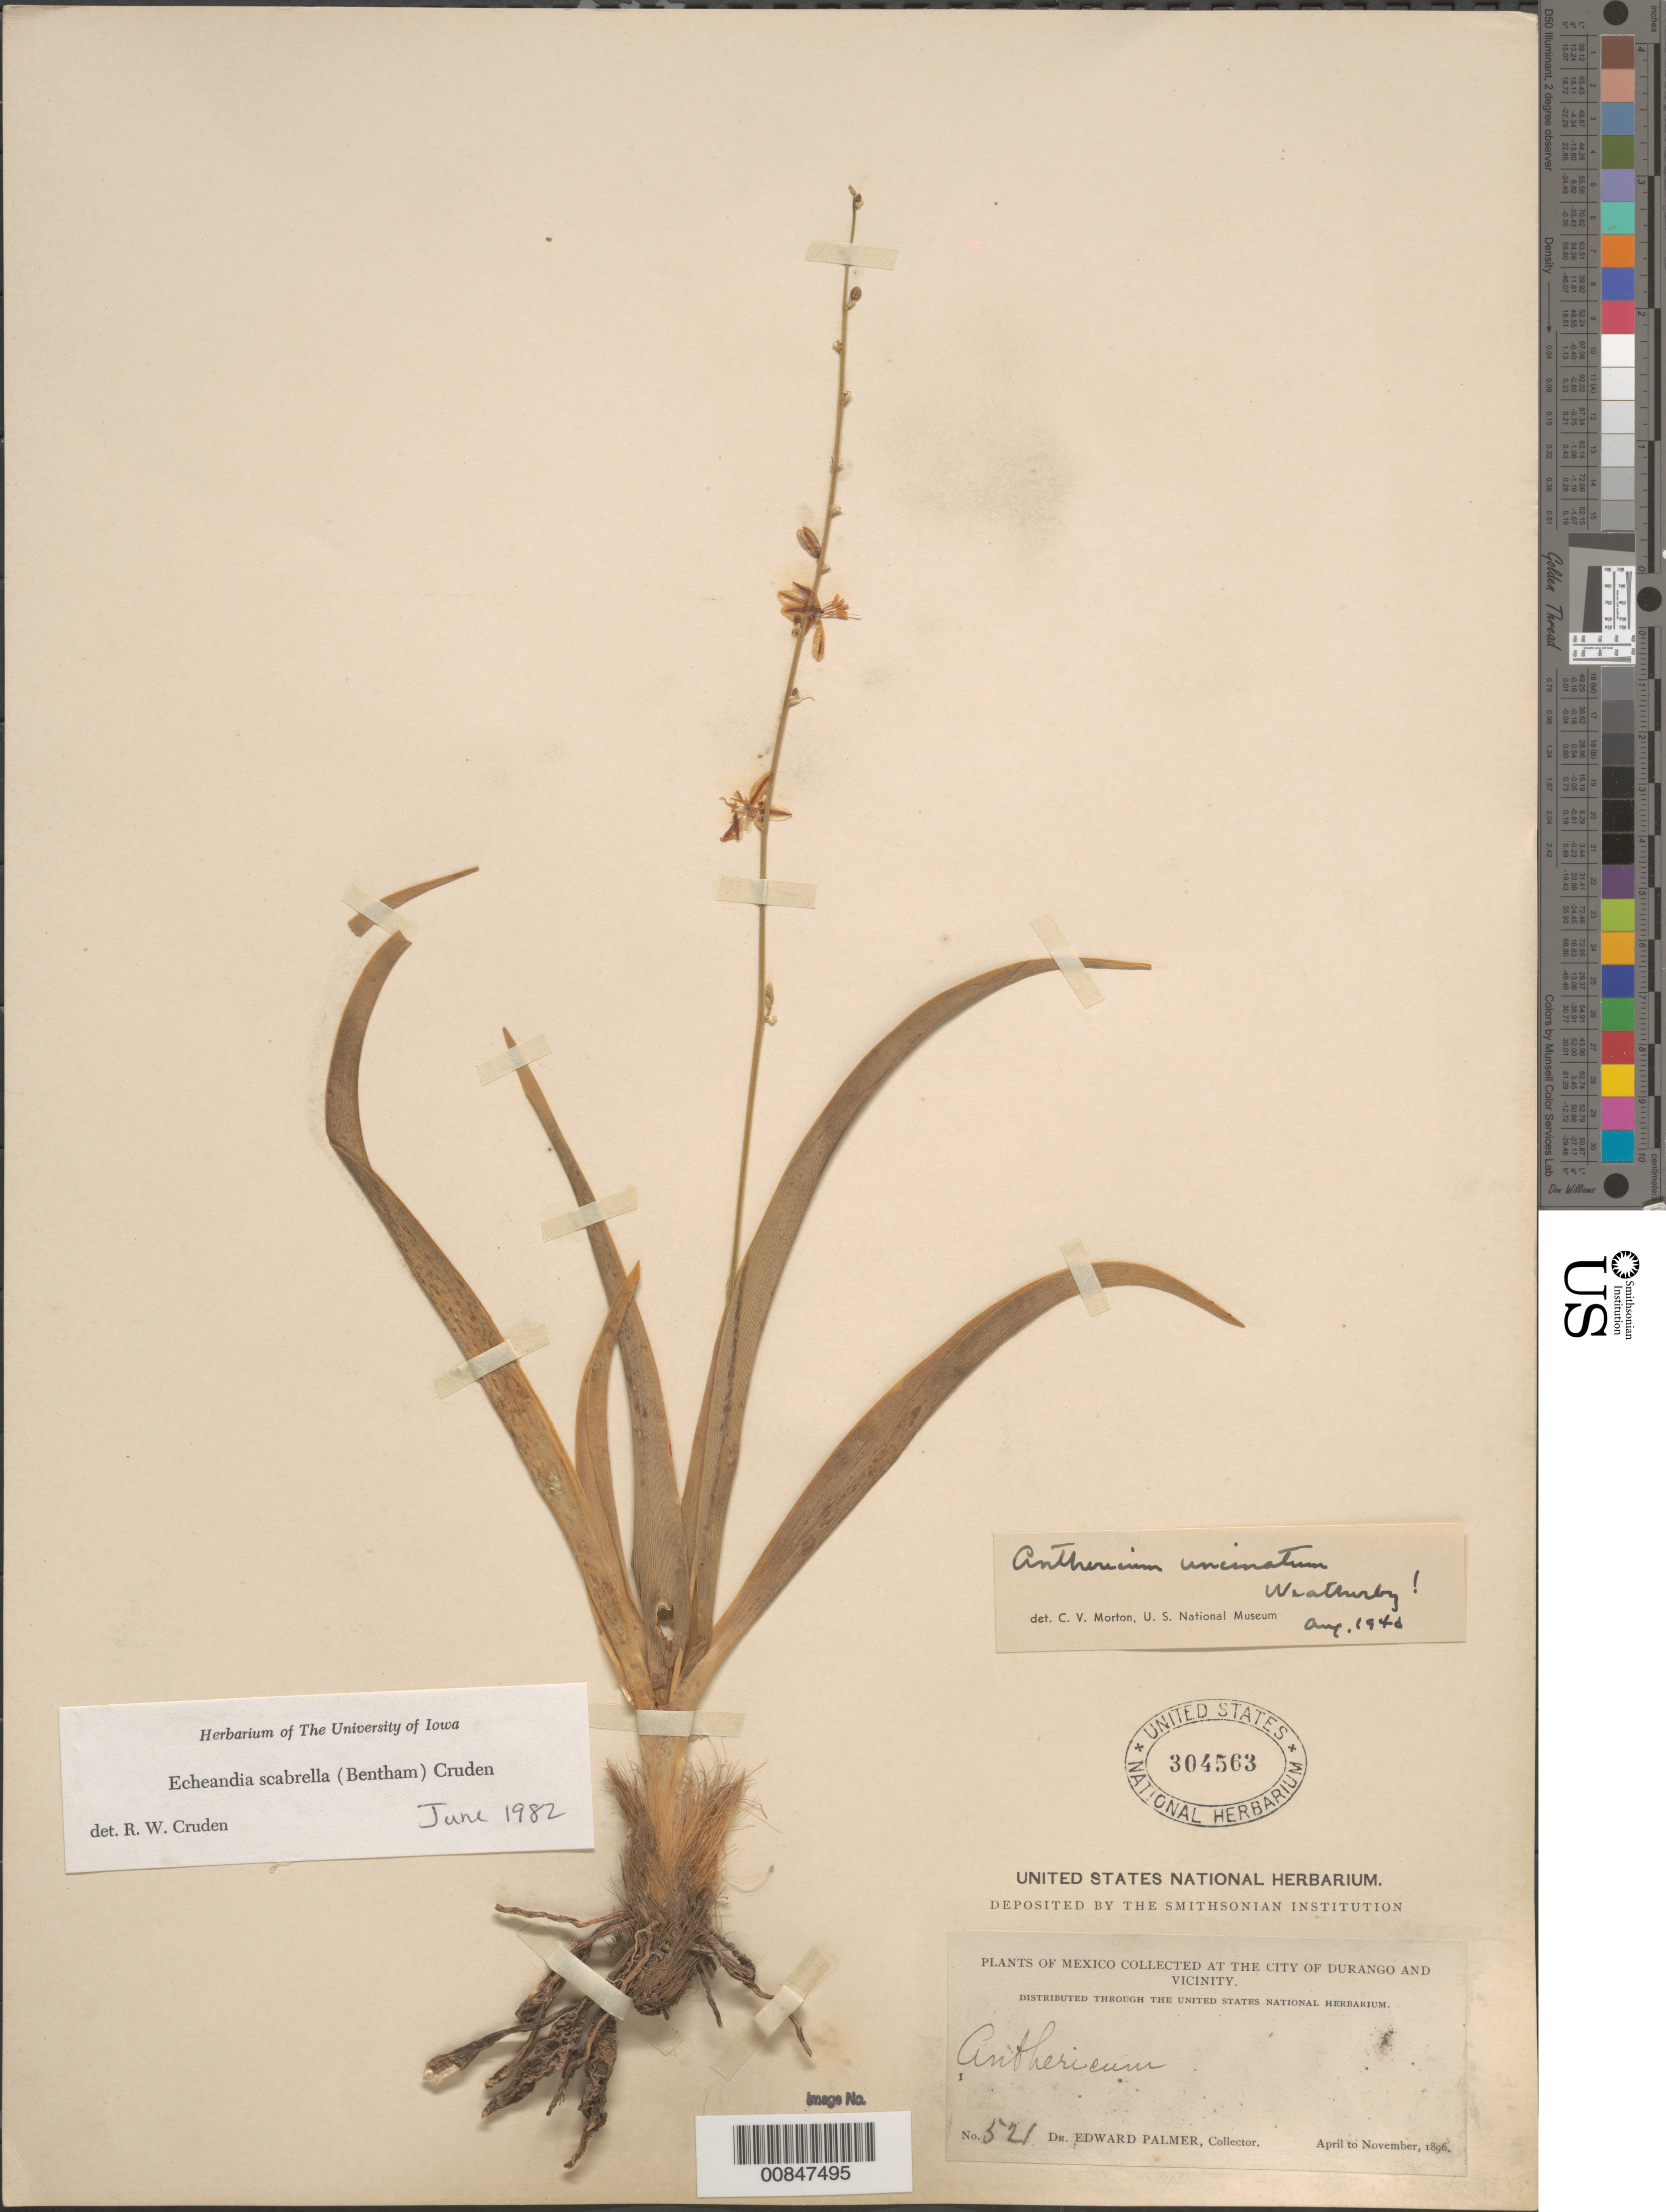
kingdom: Plantae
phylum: Tracheophyta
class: Liliopsida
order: Asparagales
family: Asparagaceae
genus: Echeandia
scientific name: Echeandia scabrella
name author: (Benth.) Cruden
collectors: E. Palmer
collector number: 521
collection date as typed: Apr 1896 to -- Nov 1896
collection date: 1896-04/1896-11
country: Mexico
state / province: Durango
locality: City of Durango and vicinity.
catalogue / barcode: US 304563